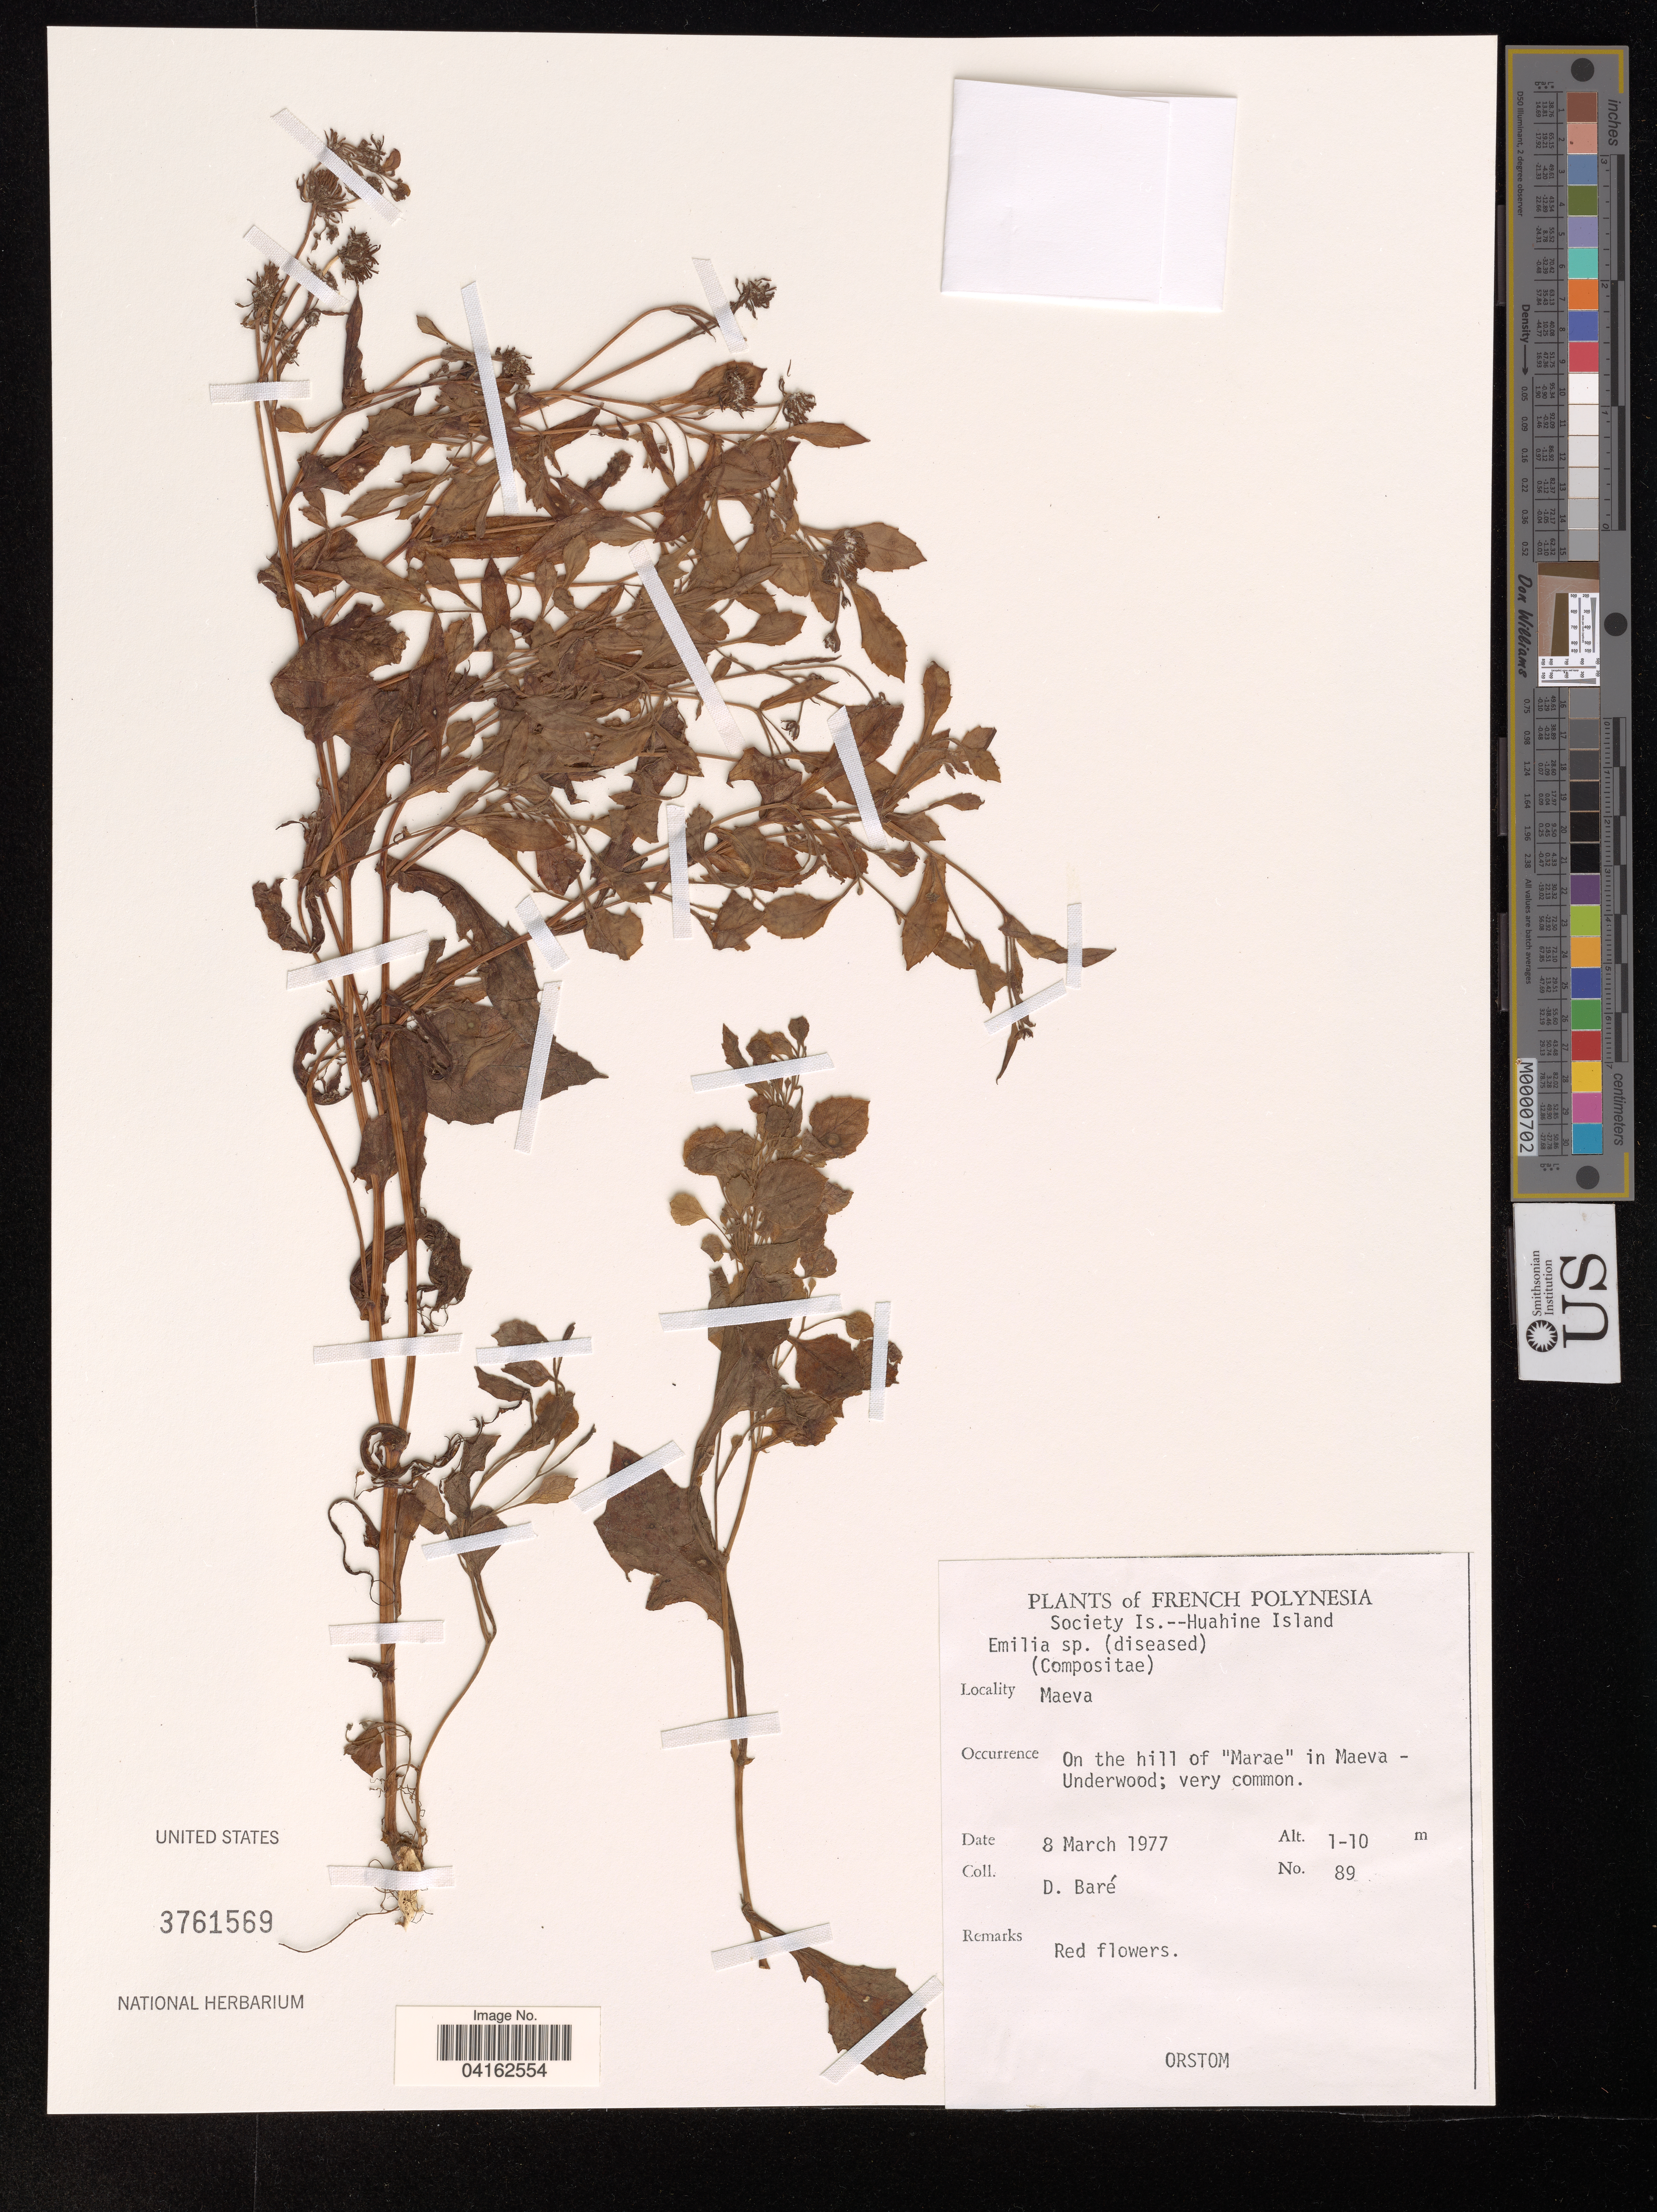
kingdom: Plantae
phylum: Tracheophyta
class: Magnoliopsida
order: Asterales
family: Asteraceae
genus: Emilia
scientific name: Emilia sp.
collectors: D. Baré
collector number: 89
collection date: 1977-03-08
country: French Polynesia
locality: Society Is. --Huahine Island. Maeva. On the hill of "Marae" in Maeva.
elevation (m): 1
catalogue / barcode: US 3761569